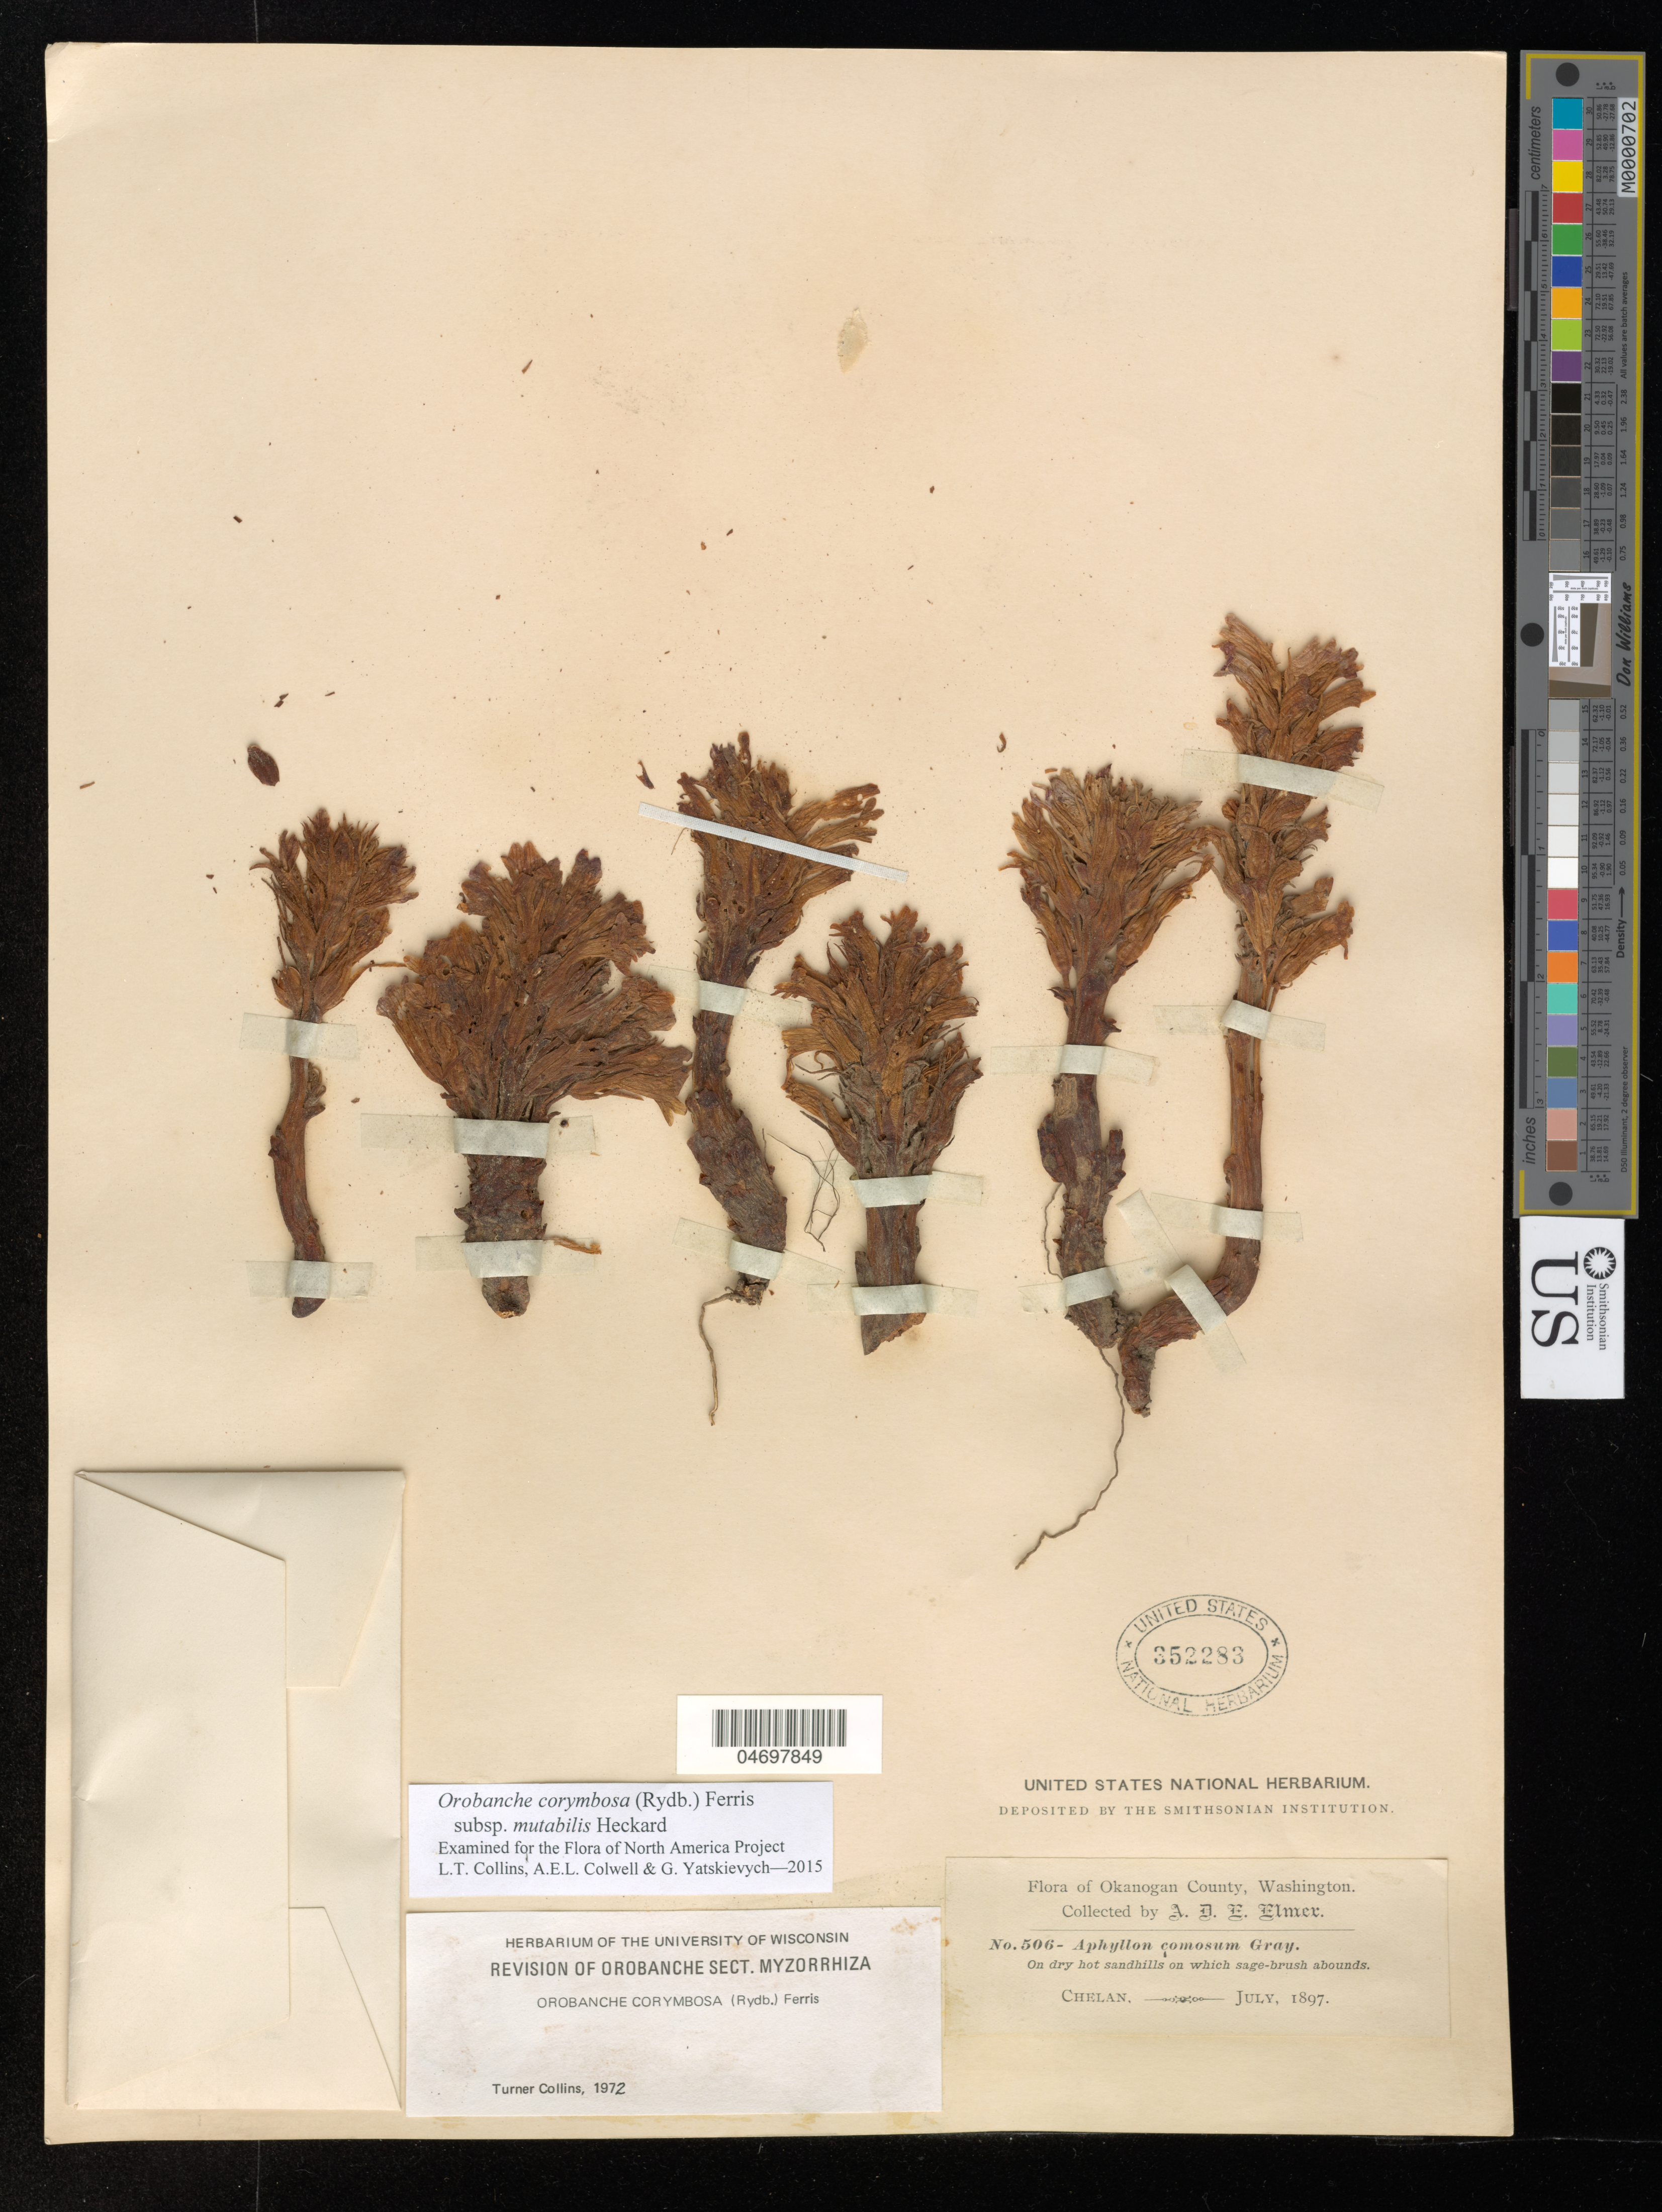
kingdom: Plantae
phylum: Tracheophyta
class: Magnoliopsida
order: Lamiales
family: Orobanchaceae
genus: Orobanche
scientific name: Orobanche corymbosa subsp. mutabilis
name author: Heckard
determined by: Collins, L. T.; Colwell, A. E.; Yatskievych, G. A.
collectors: A. D. E. Elmer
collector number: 506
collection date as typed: Jul 1897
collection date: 1897-07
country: United States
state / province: Washington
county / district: Okanogan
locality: Chelan.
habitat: Dry hot sandhills on which sage-brush abounds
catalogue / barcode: US 352283